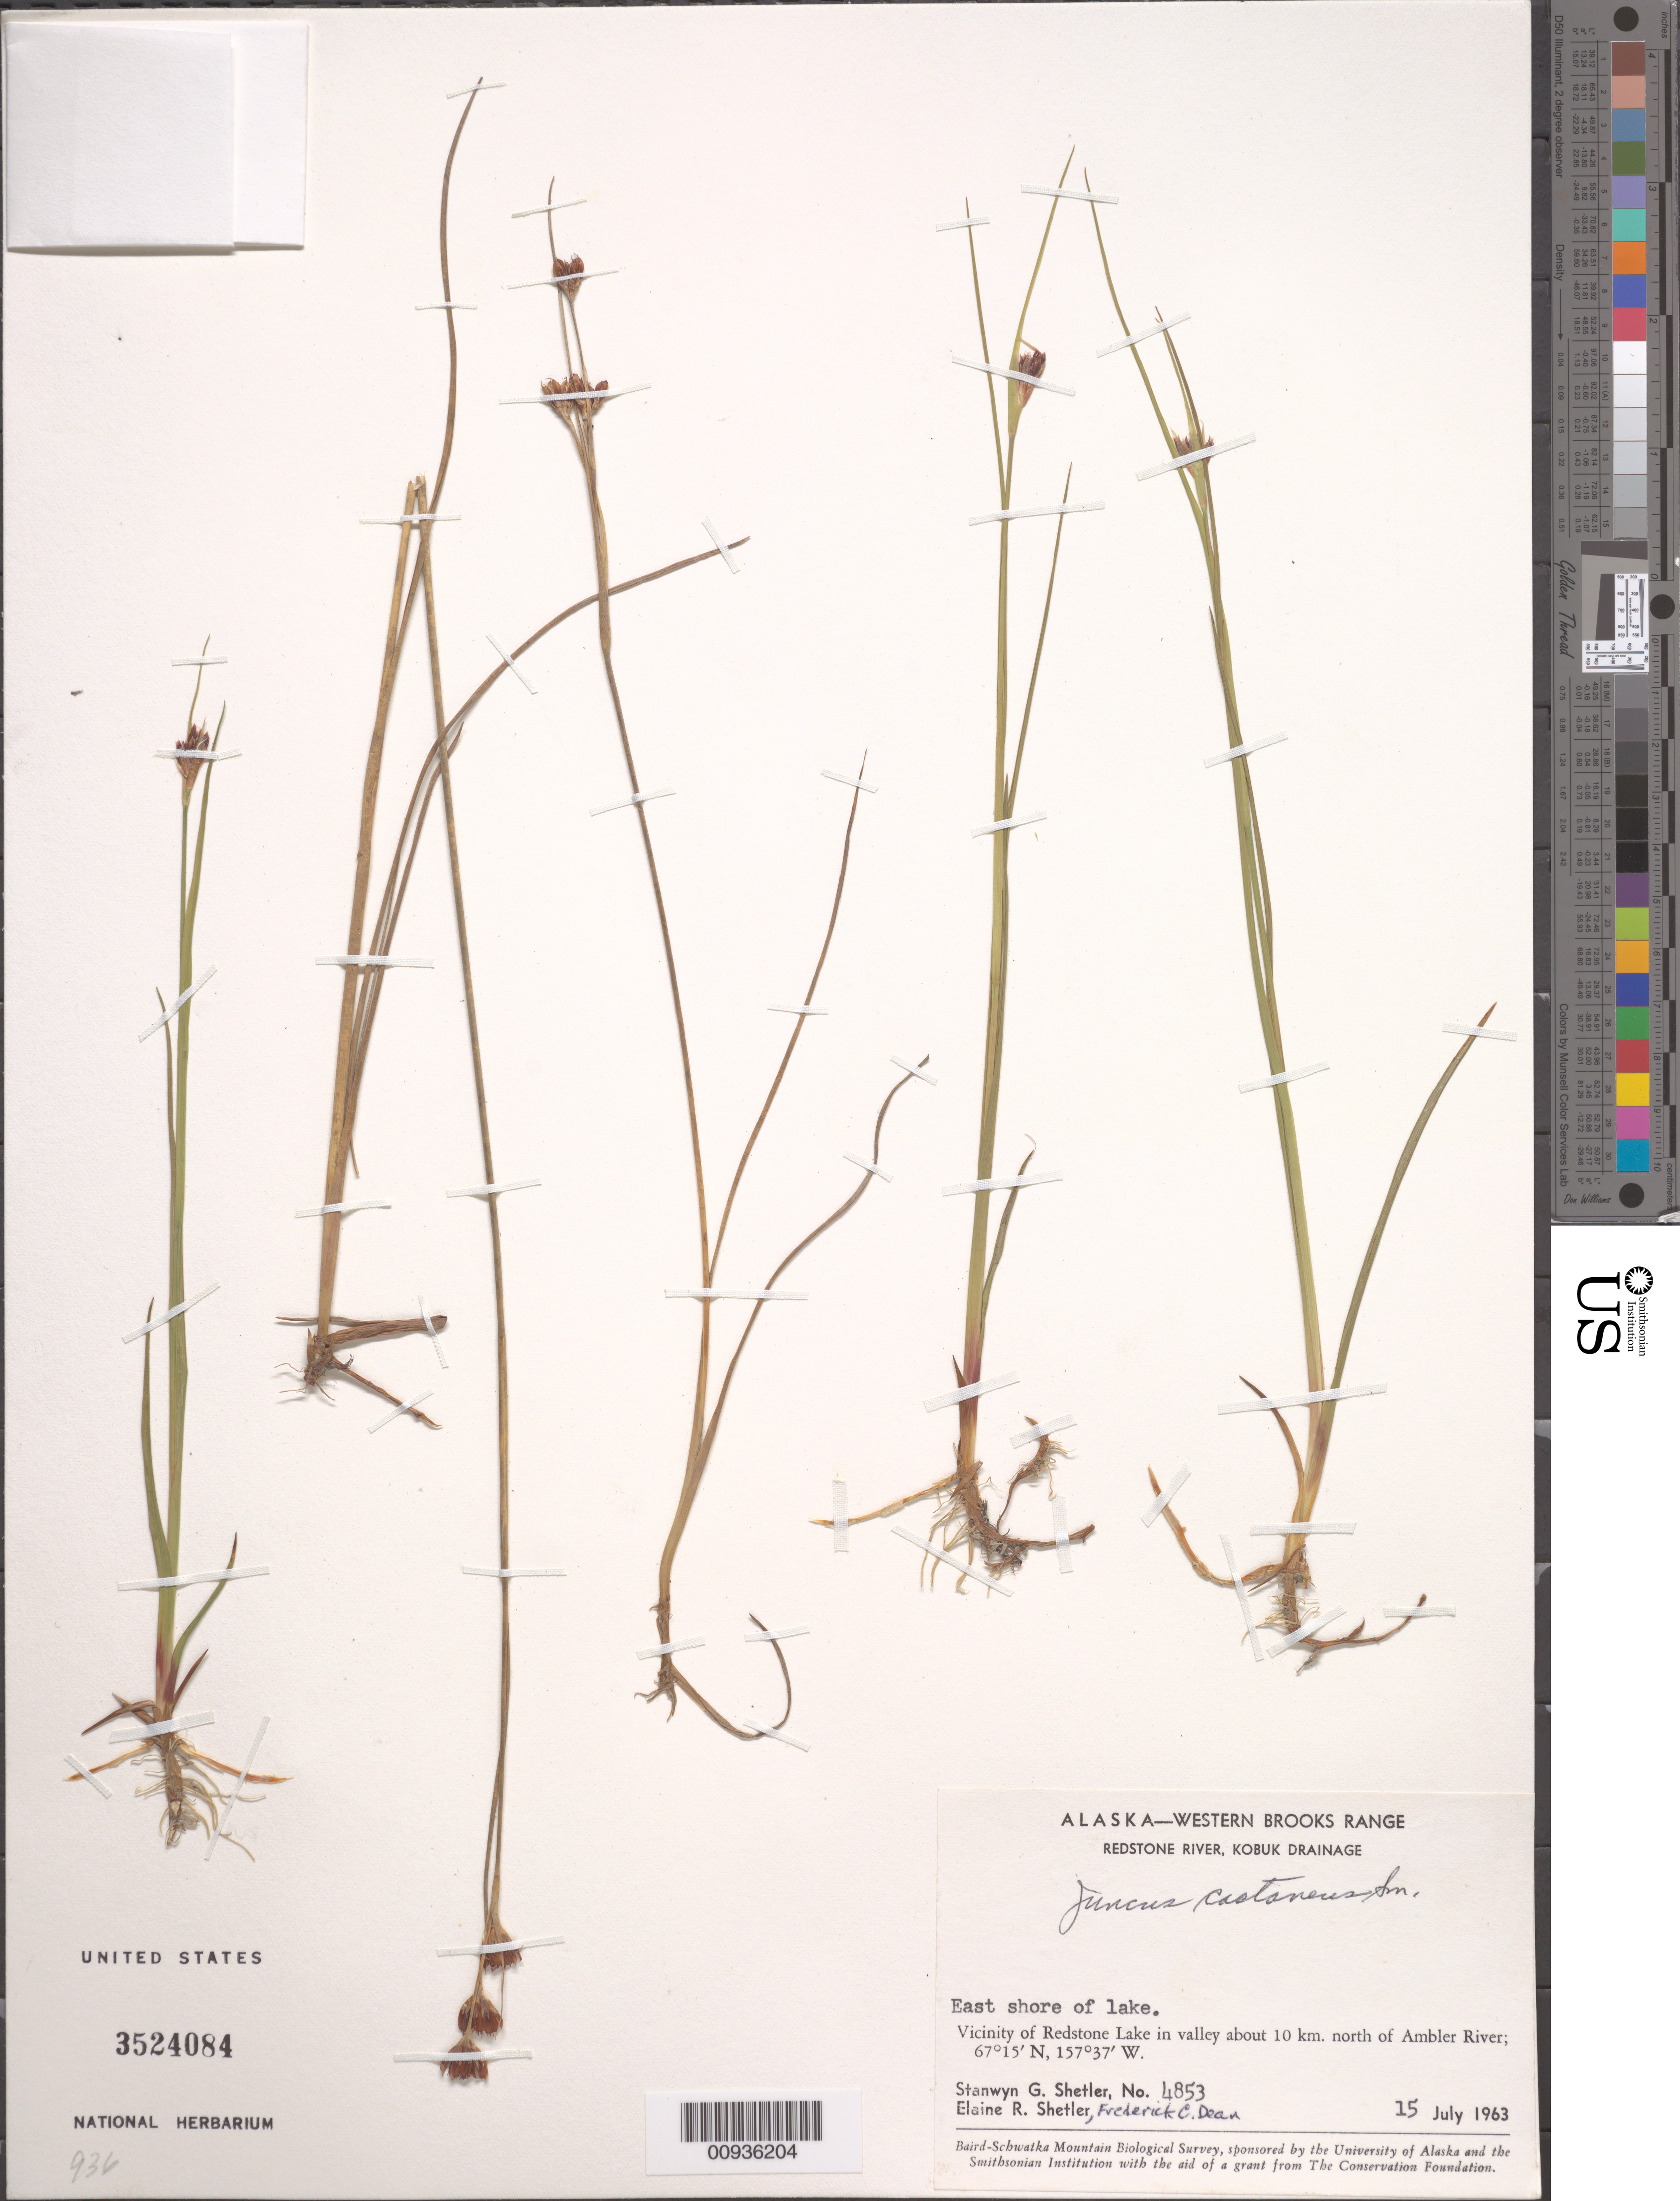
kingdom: Plantae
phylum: Tracheophyta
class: Liliopsida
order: Poales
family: Juncaceae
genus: Juncus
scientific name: Juncus castaneus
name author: Sm.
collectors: S. Shetler, E. R. Shetler & F. C. Dean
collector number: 4853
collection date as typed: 15 Jul 1963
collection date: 1963-07-15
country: United States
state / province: Alaska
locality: Vicinity of Redstone Lake in valley about 10 km. north of Ambler River. Western Brooks Range, Redstone River, Kobuk Drainage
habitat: East shore of lake.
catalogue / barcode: US 3524084